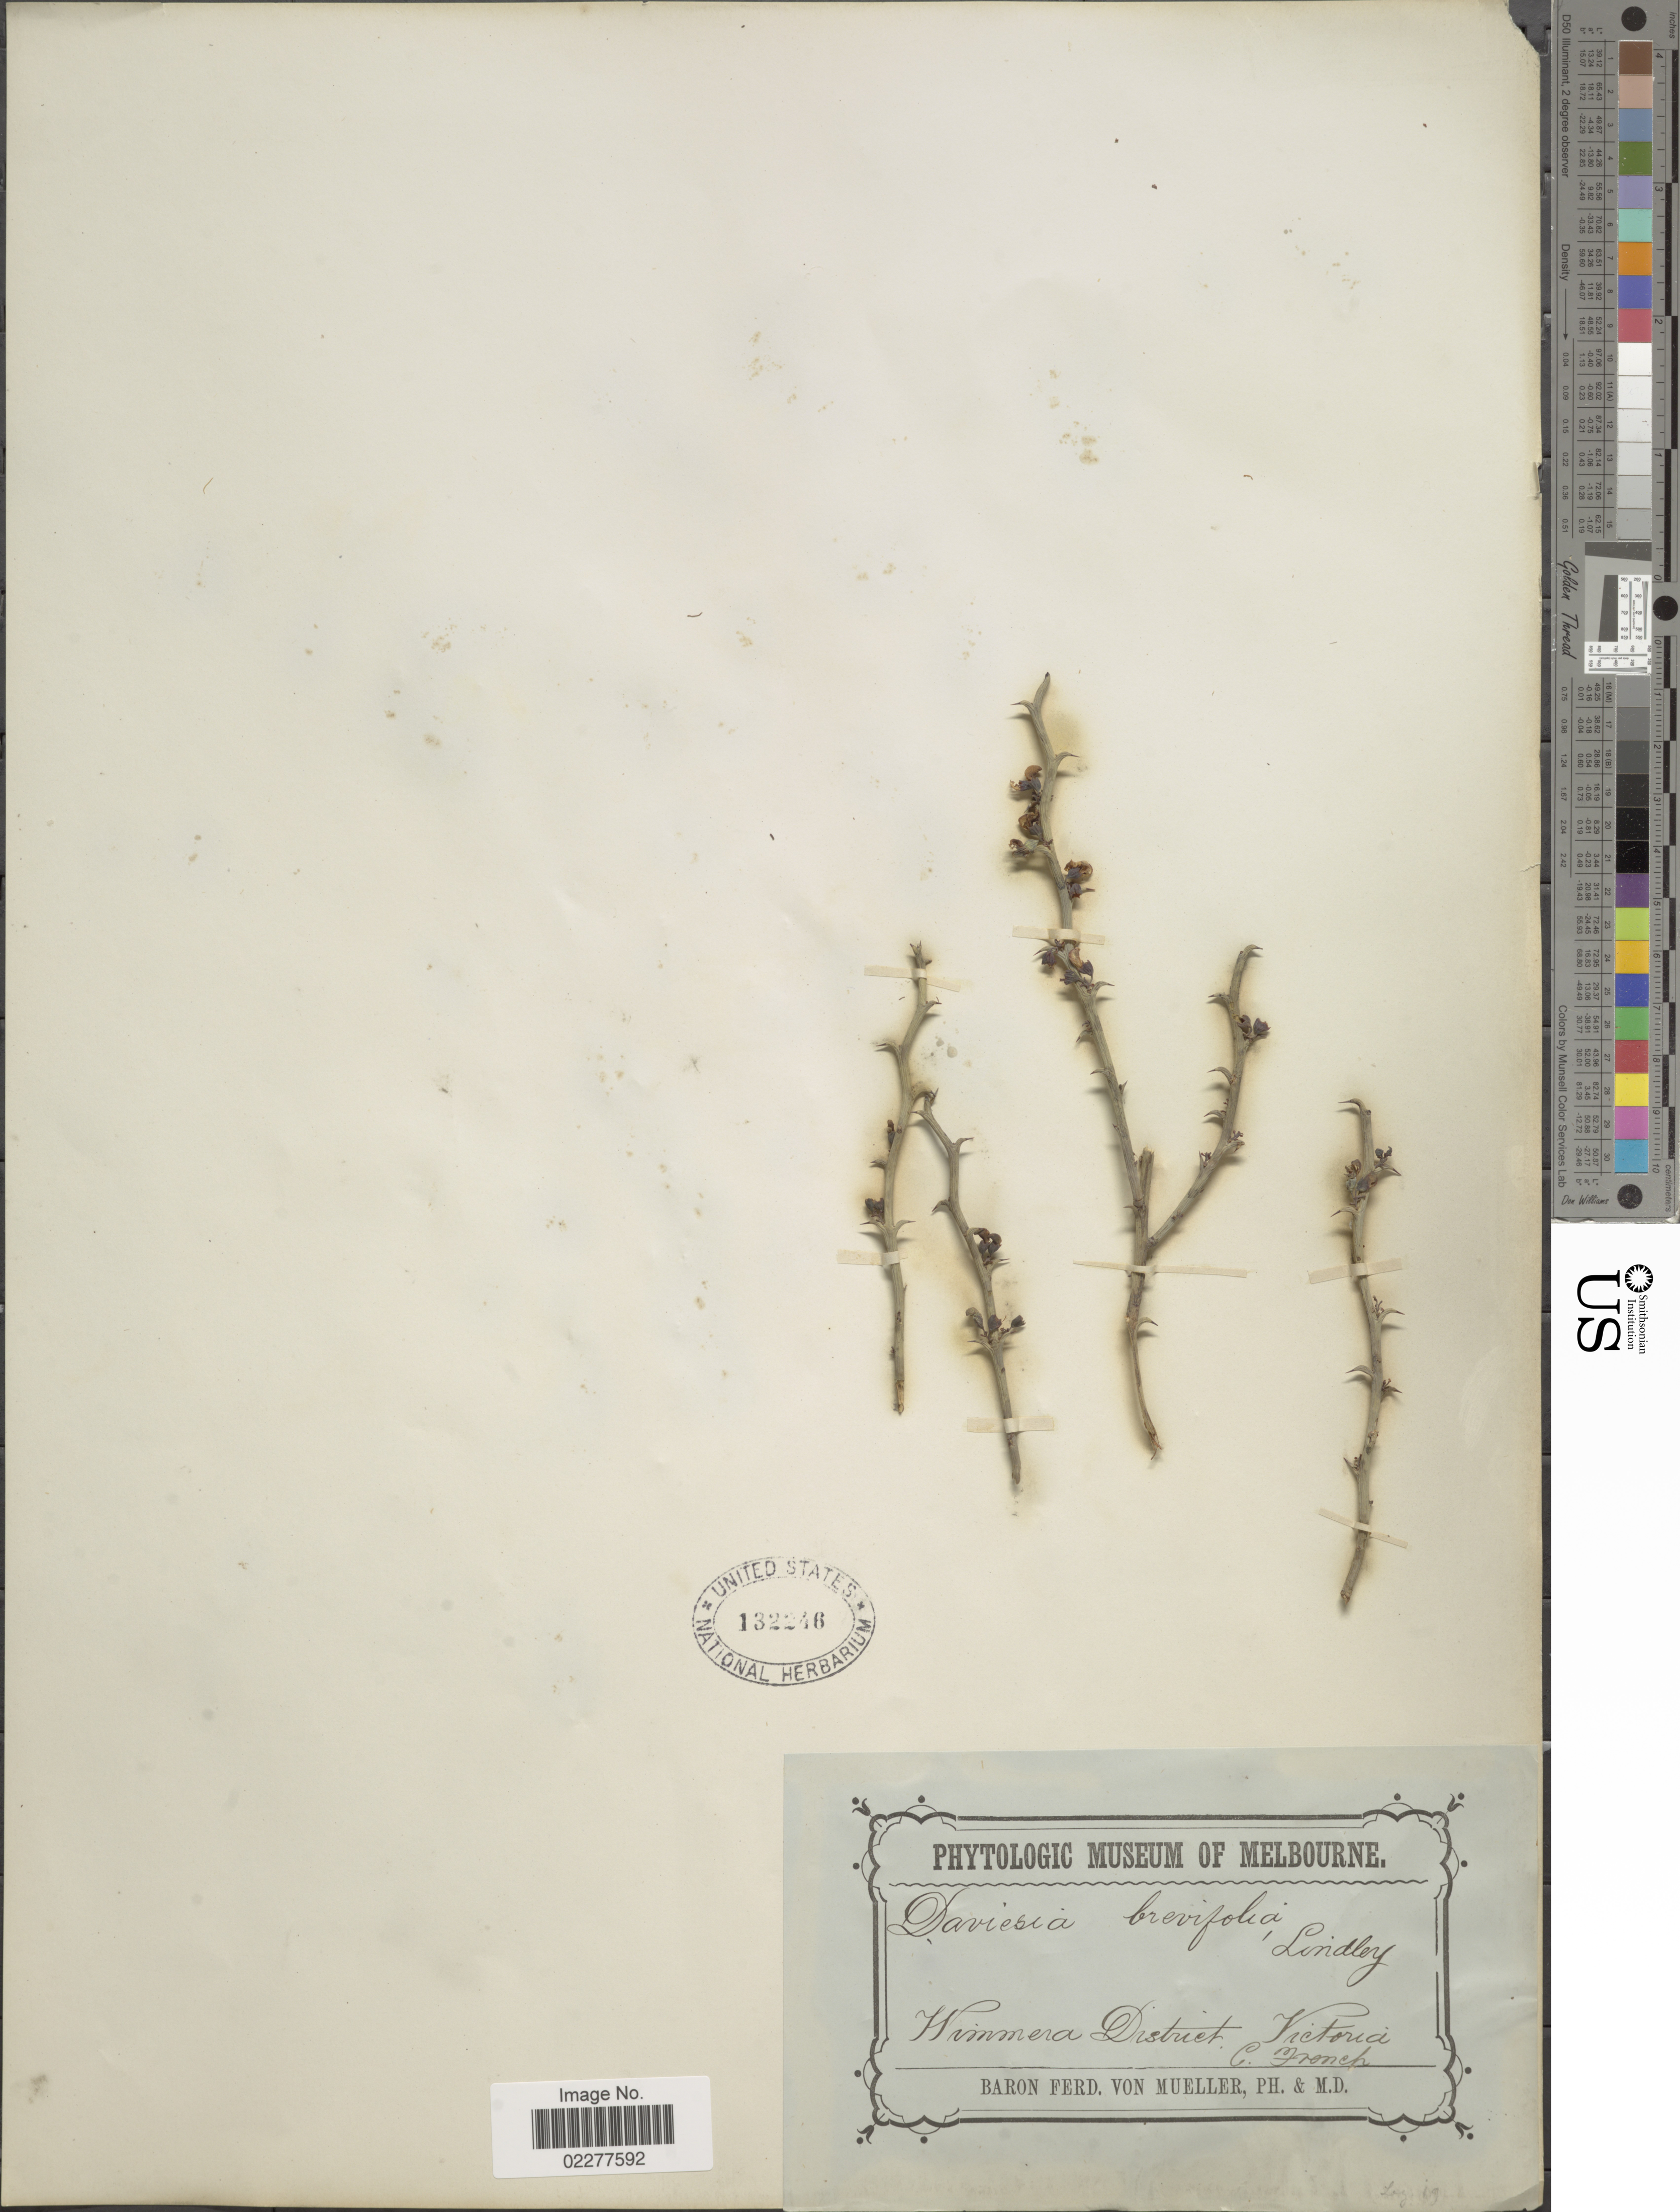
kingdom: Plantae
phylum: Tracheophyta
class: Magnoliopsida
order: Fabales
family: Fabaceae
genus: Daviesia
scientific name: Daviesia brevifolia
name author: Lindl.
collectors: C. French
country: Australia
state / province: Victoria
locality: Himmera District, Victoria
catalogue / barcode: US 132246